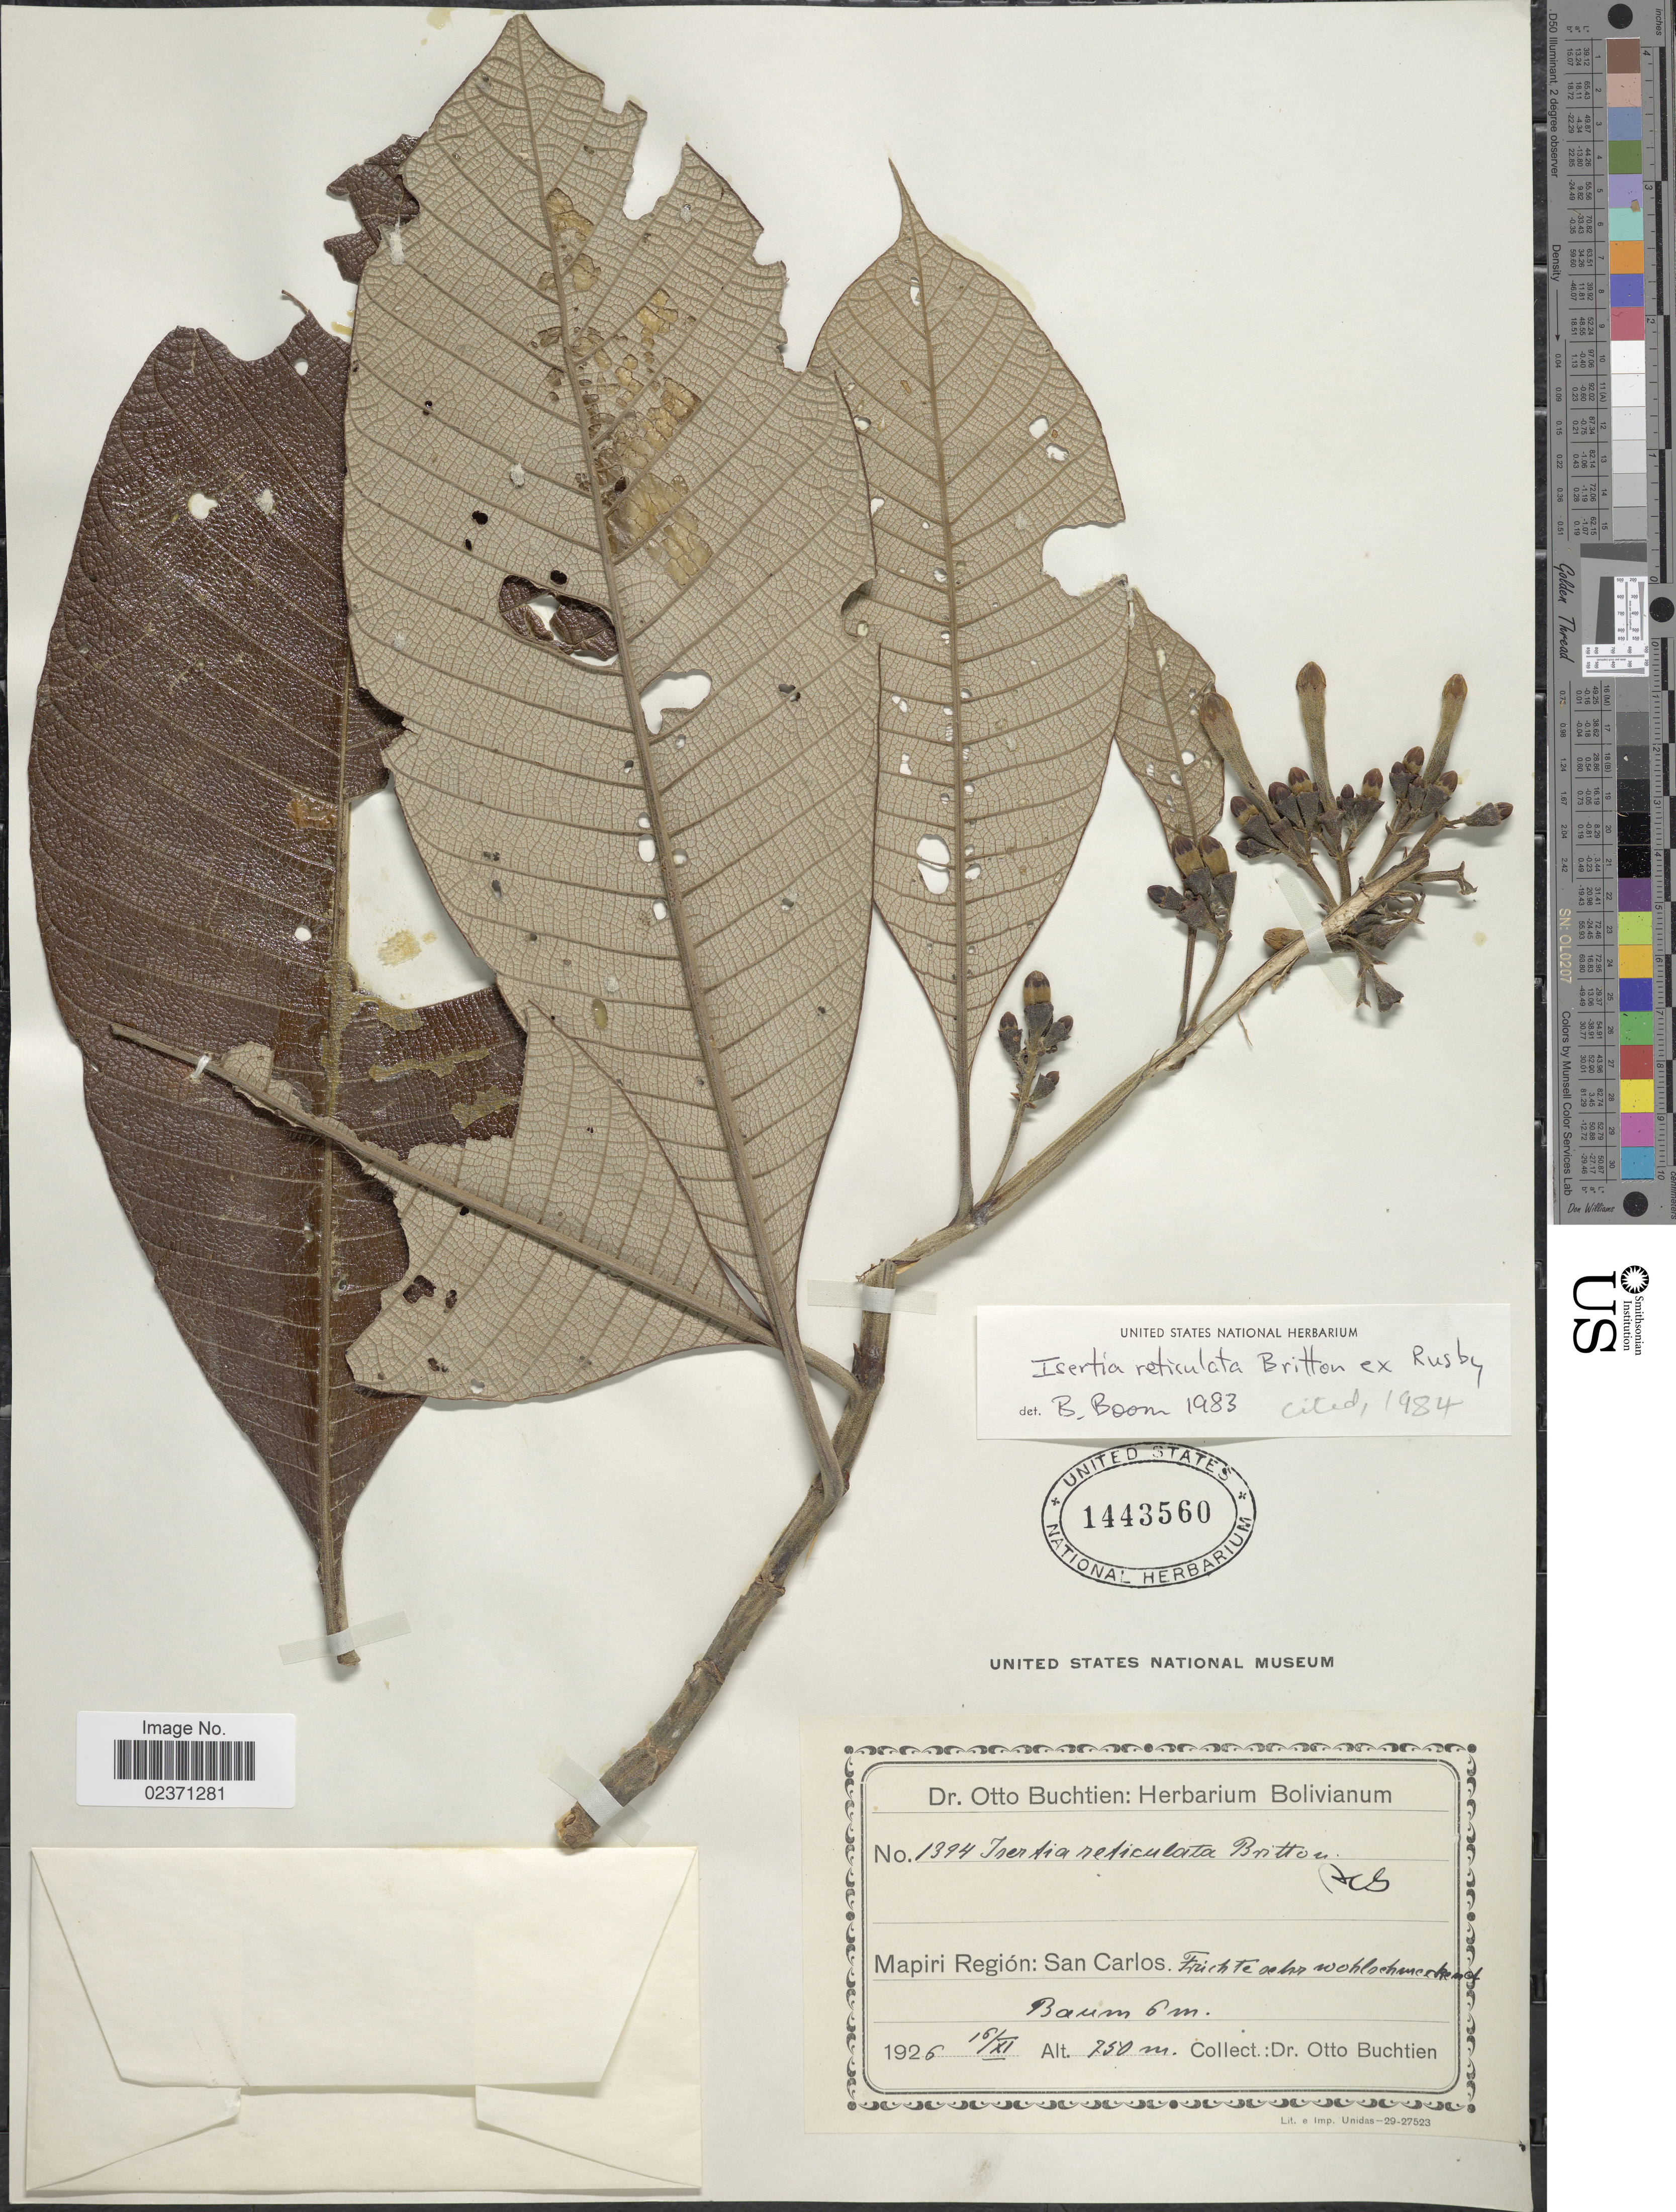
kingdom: Plantae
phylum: Tracheophyta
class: Magnoliopsida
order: Gentianales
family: Rubiaceae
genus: Isertia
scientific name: Isertia reticulata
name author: Britton ex Rusby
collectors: O. Buchtien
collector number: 1394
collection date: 1926-11-16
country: Bolivia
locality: Mapiri Region: San Carlos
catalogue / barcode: US 1443560